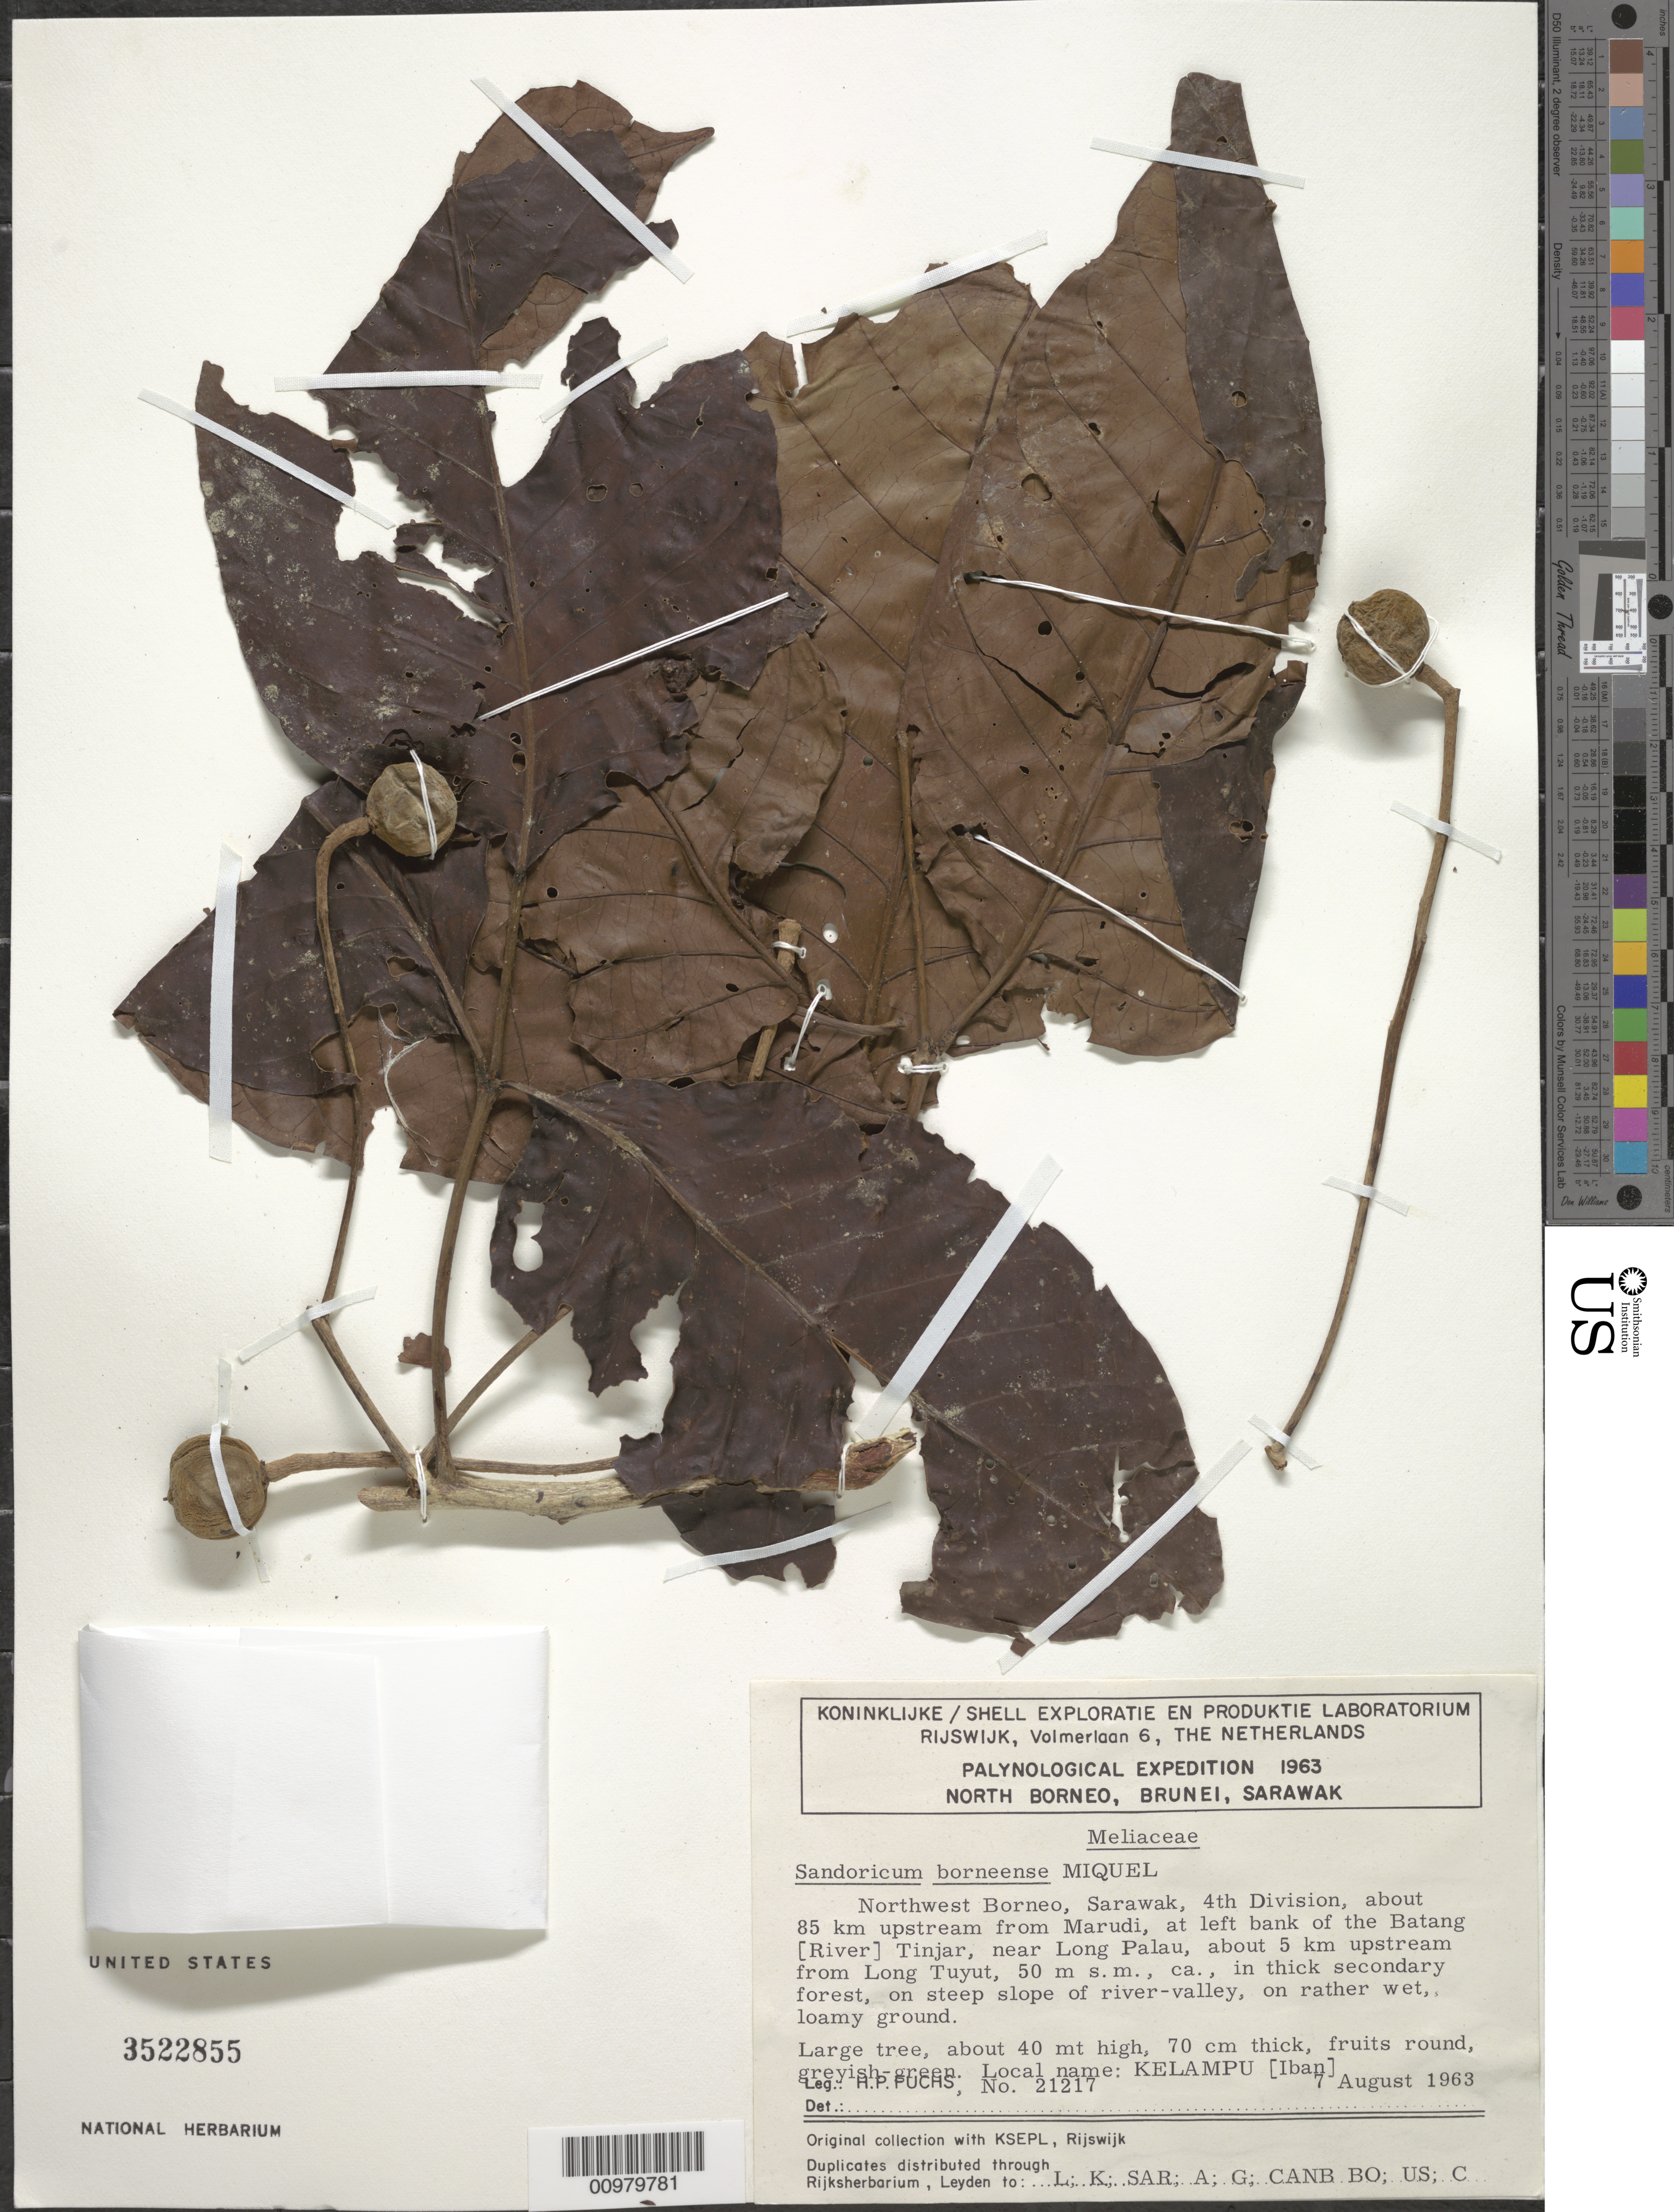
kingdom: Plantae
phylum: Tracheophyta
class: Magnoliopsida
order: Sapindales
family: Meliaceae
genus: Sandoricum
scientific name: Sandoricum borneense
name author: Miq.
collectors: H. P. Fuchs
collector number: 21217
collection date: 1963-08-07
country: Malaysia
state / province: Sarawak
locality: Northwest Borneo, 4th Division, about 85 km upstream from Marudi, at left bank of the Batang [River] Tinjar, near Long Palau, about 5 km upstream from Long Tuyut.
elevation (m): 50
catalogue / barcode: US 3522855